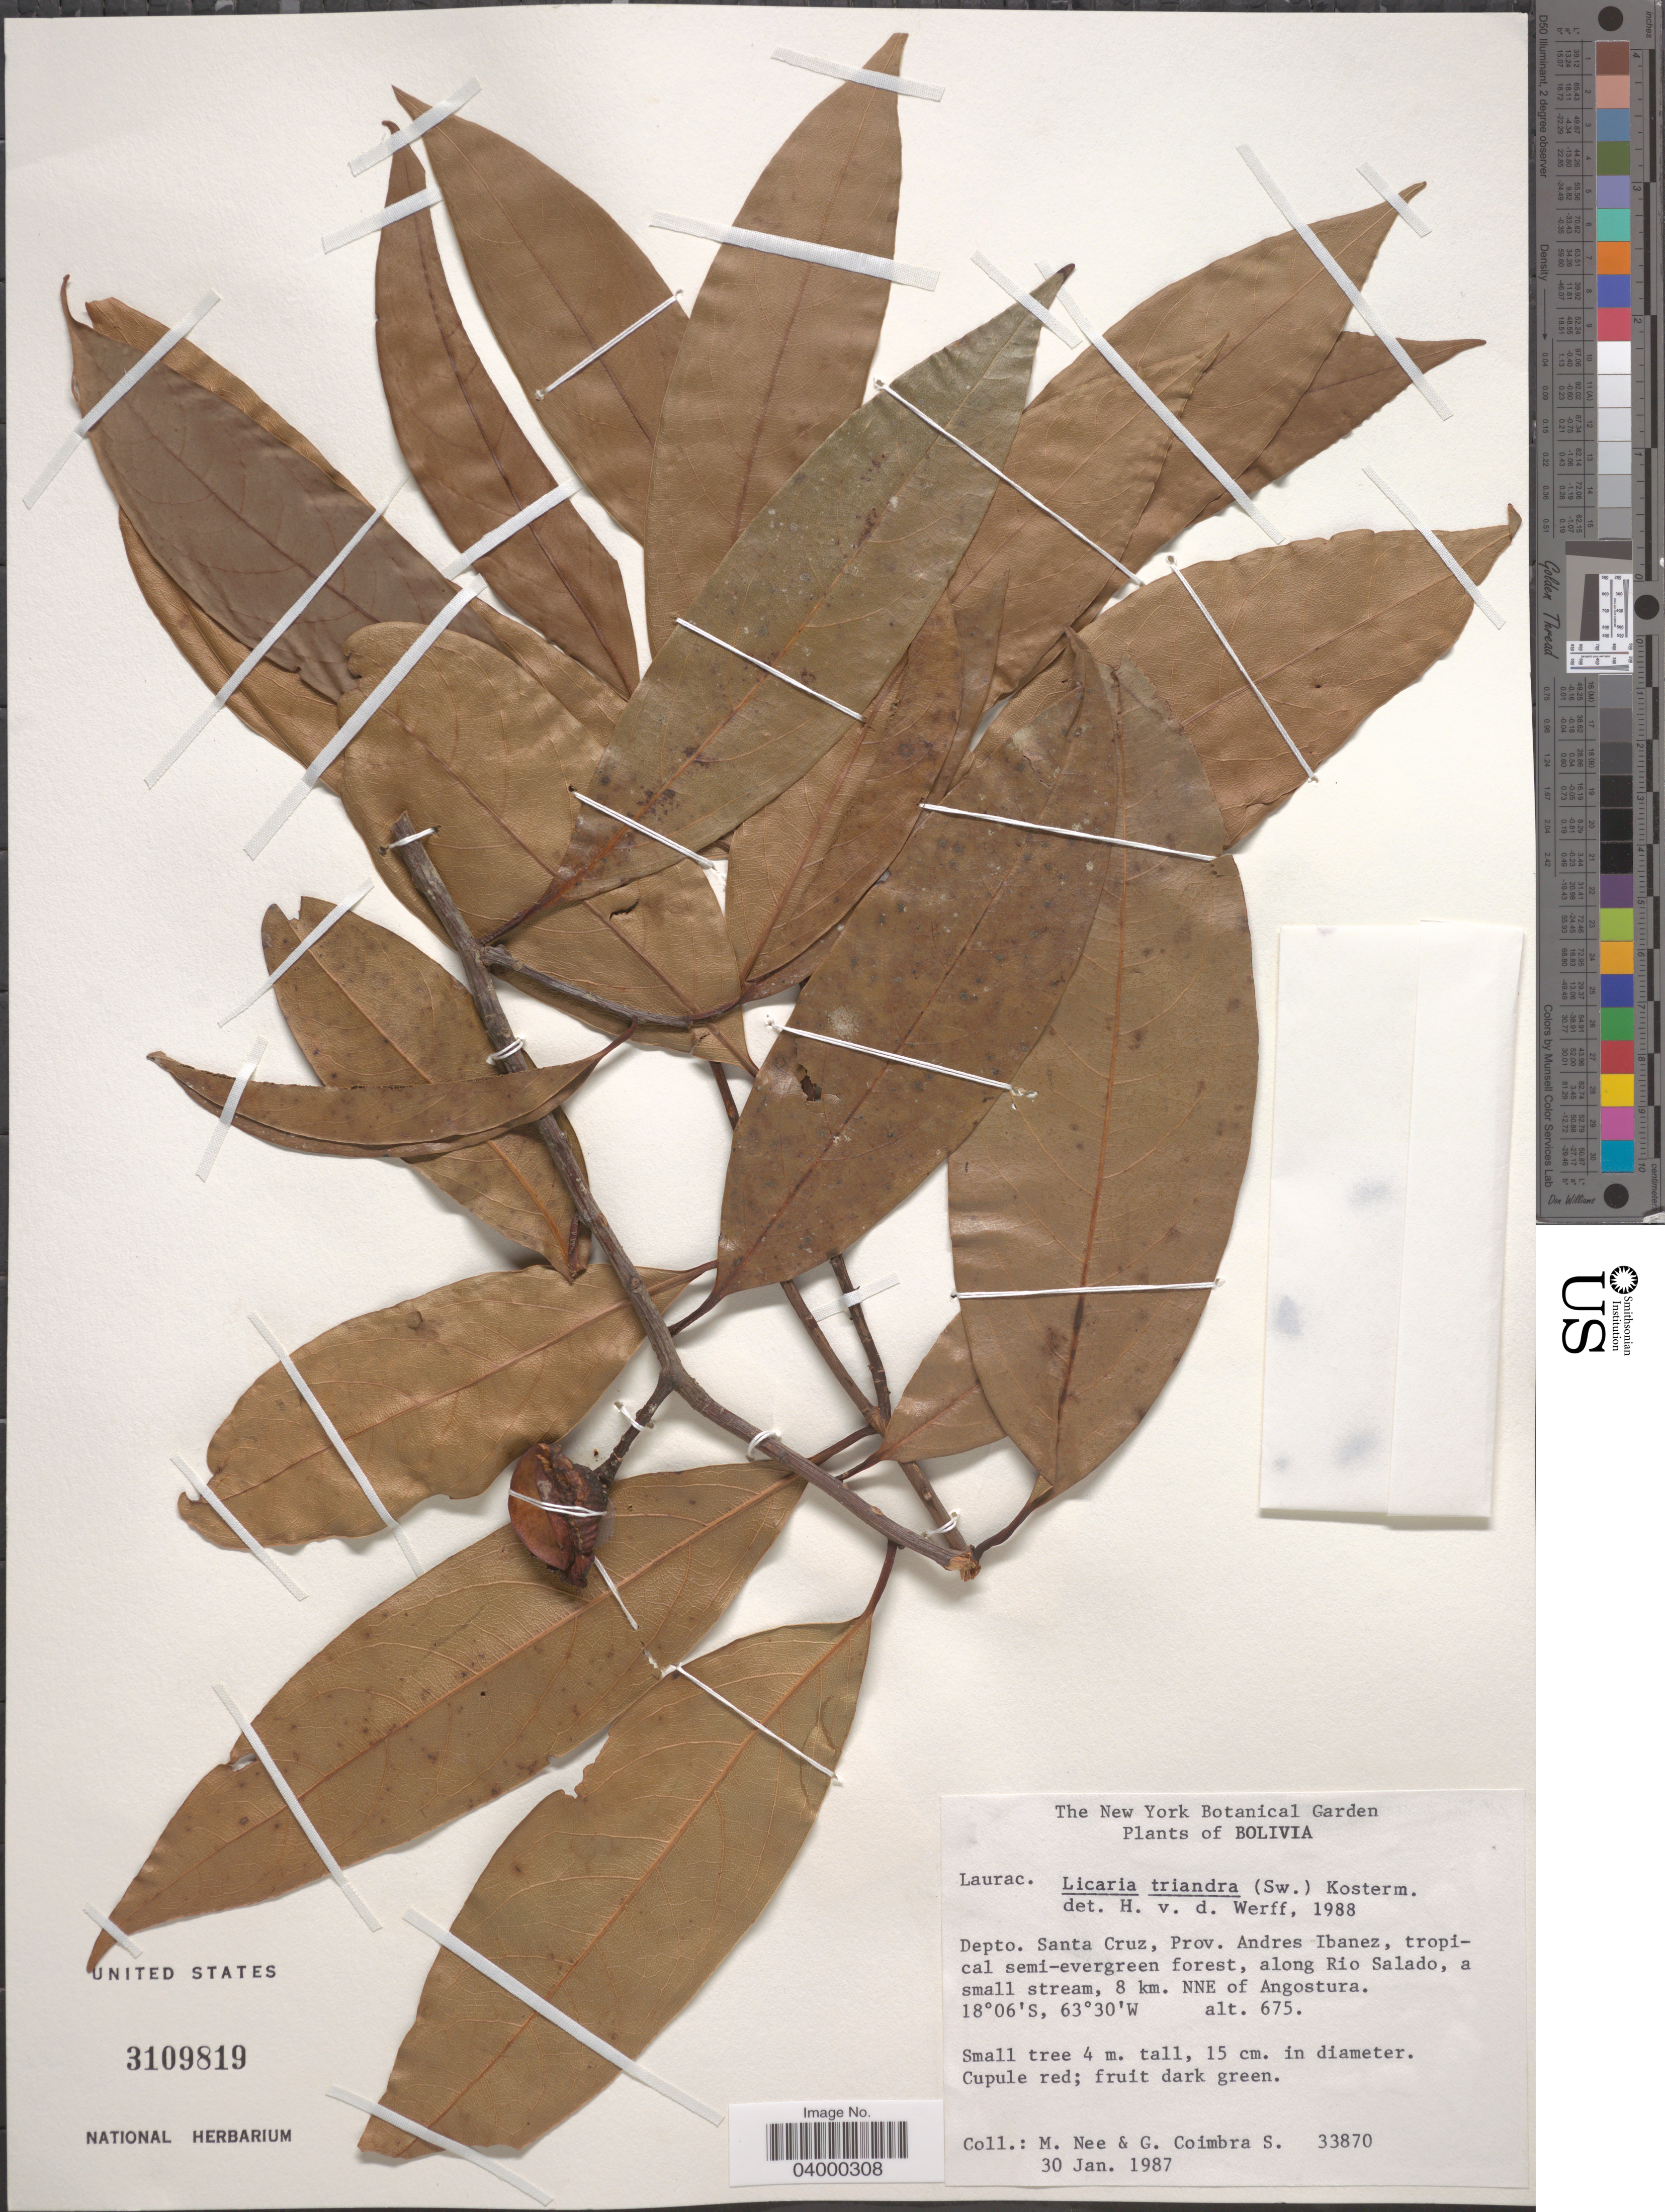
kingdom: Plantae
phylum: Tracheophyta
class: Magnoliopsida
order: Laurales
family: Lauraceae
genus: Licaria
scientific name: Licaria triandra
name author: (Sw.) Kosterm.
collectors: M. Nee & G. Coimbra S.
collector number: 33870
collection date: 1987-01-30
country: Bolivia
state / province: Santa Cruz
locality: Depto. Santa Cruz, Prov. Andres Ibanez, tropical semi-evergreen forest, along Rio Salado, a small stream, 8 km. NNE of Angostura.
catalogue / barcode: US 3109819